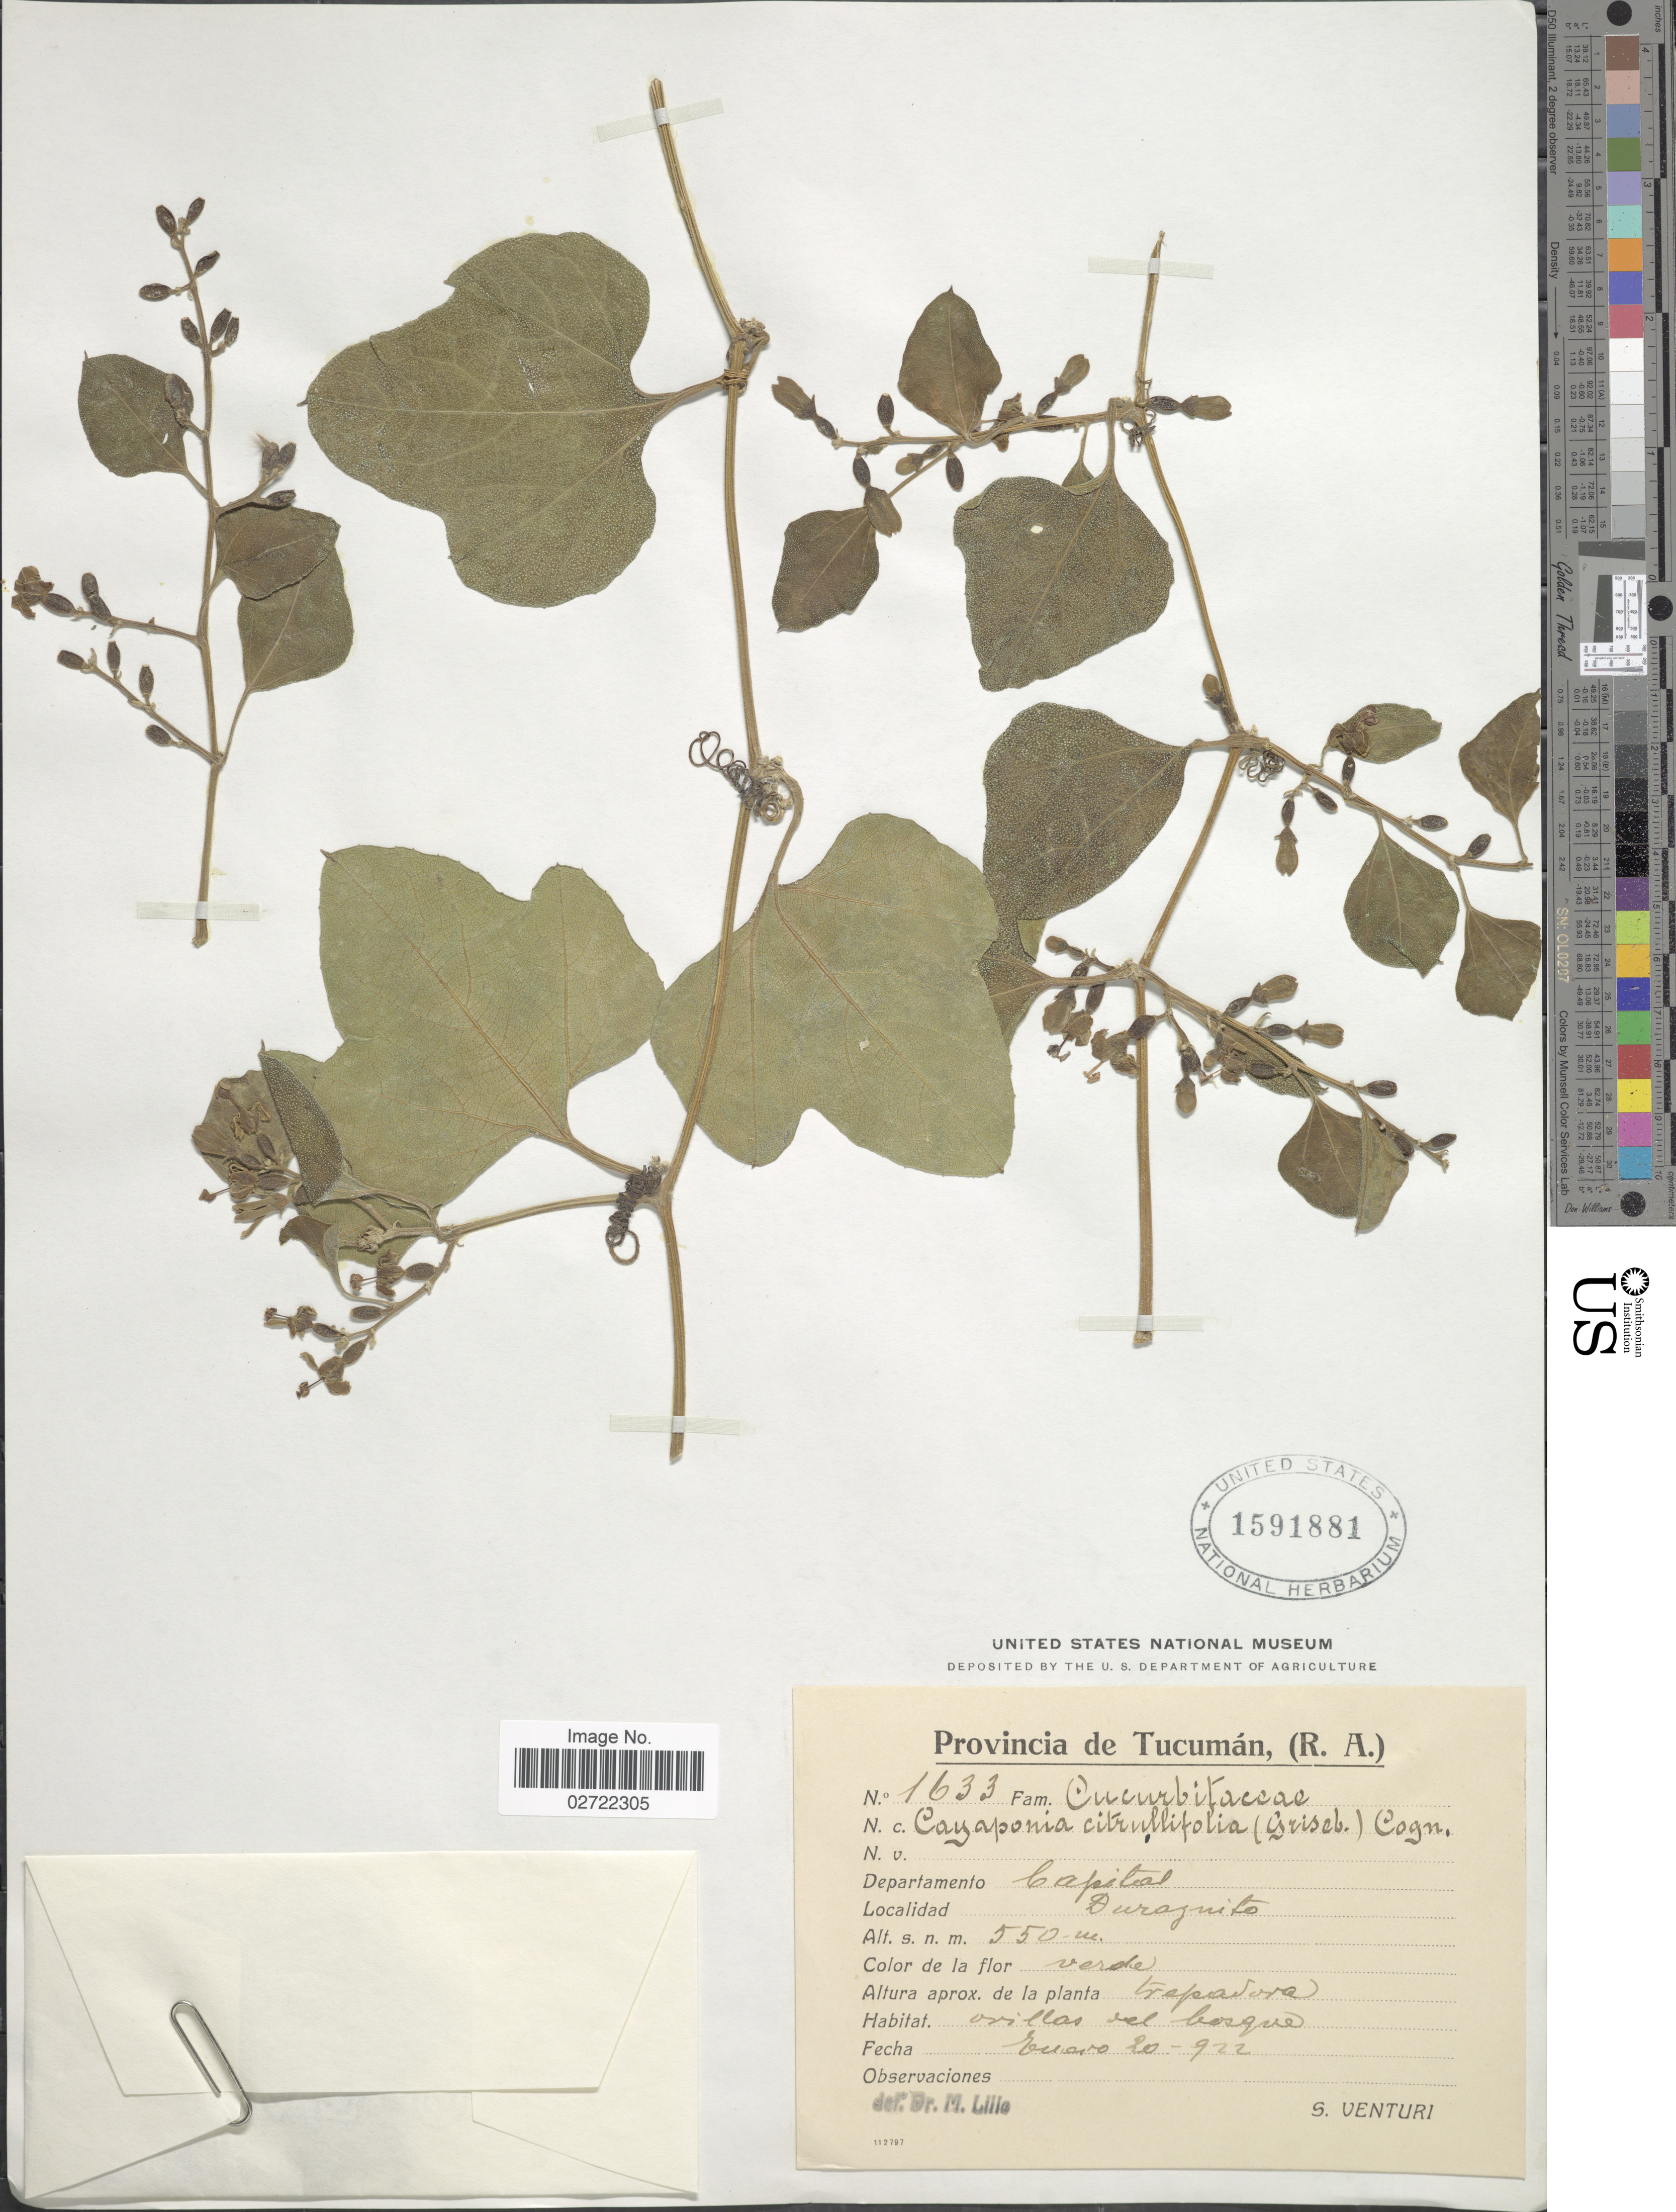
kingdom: Plantae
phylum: Tracheophyta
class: Magnoliopsida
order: Cucurbitales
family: Cucurbitaceae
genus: Cayaponia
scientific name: Cayaponia citrullifolia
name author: (Griseb.) Cogn.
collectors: S. Venturi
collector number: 1633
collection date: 1922-01-20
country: Argentina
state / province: Tucuman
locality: Provincia de Tucuman, (R.A.), Departamento: Capital. Duraguito.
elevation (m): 550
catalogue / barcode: US 1591881